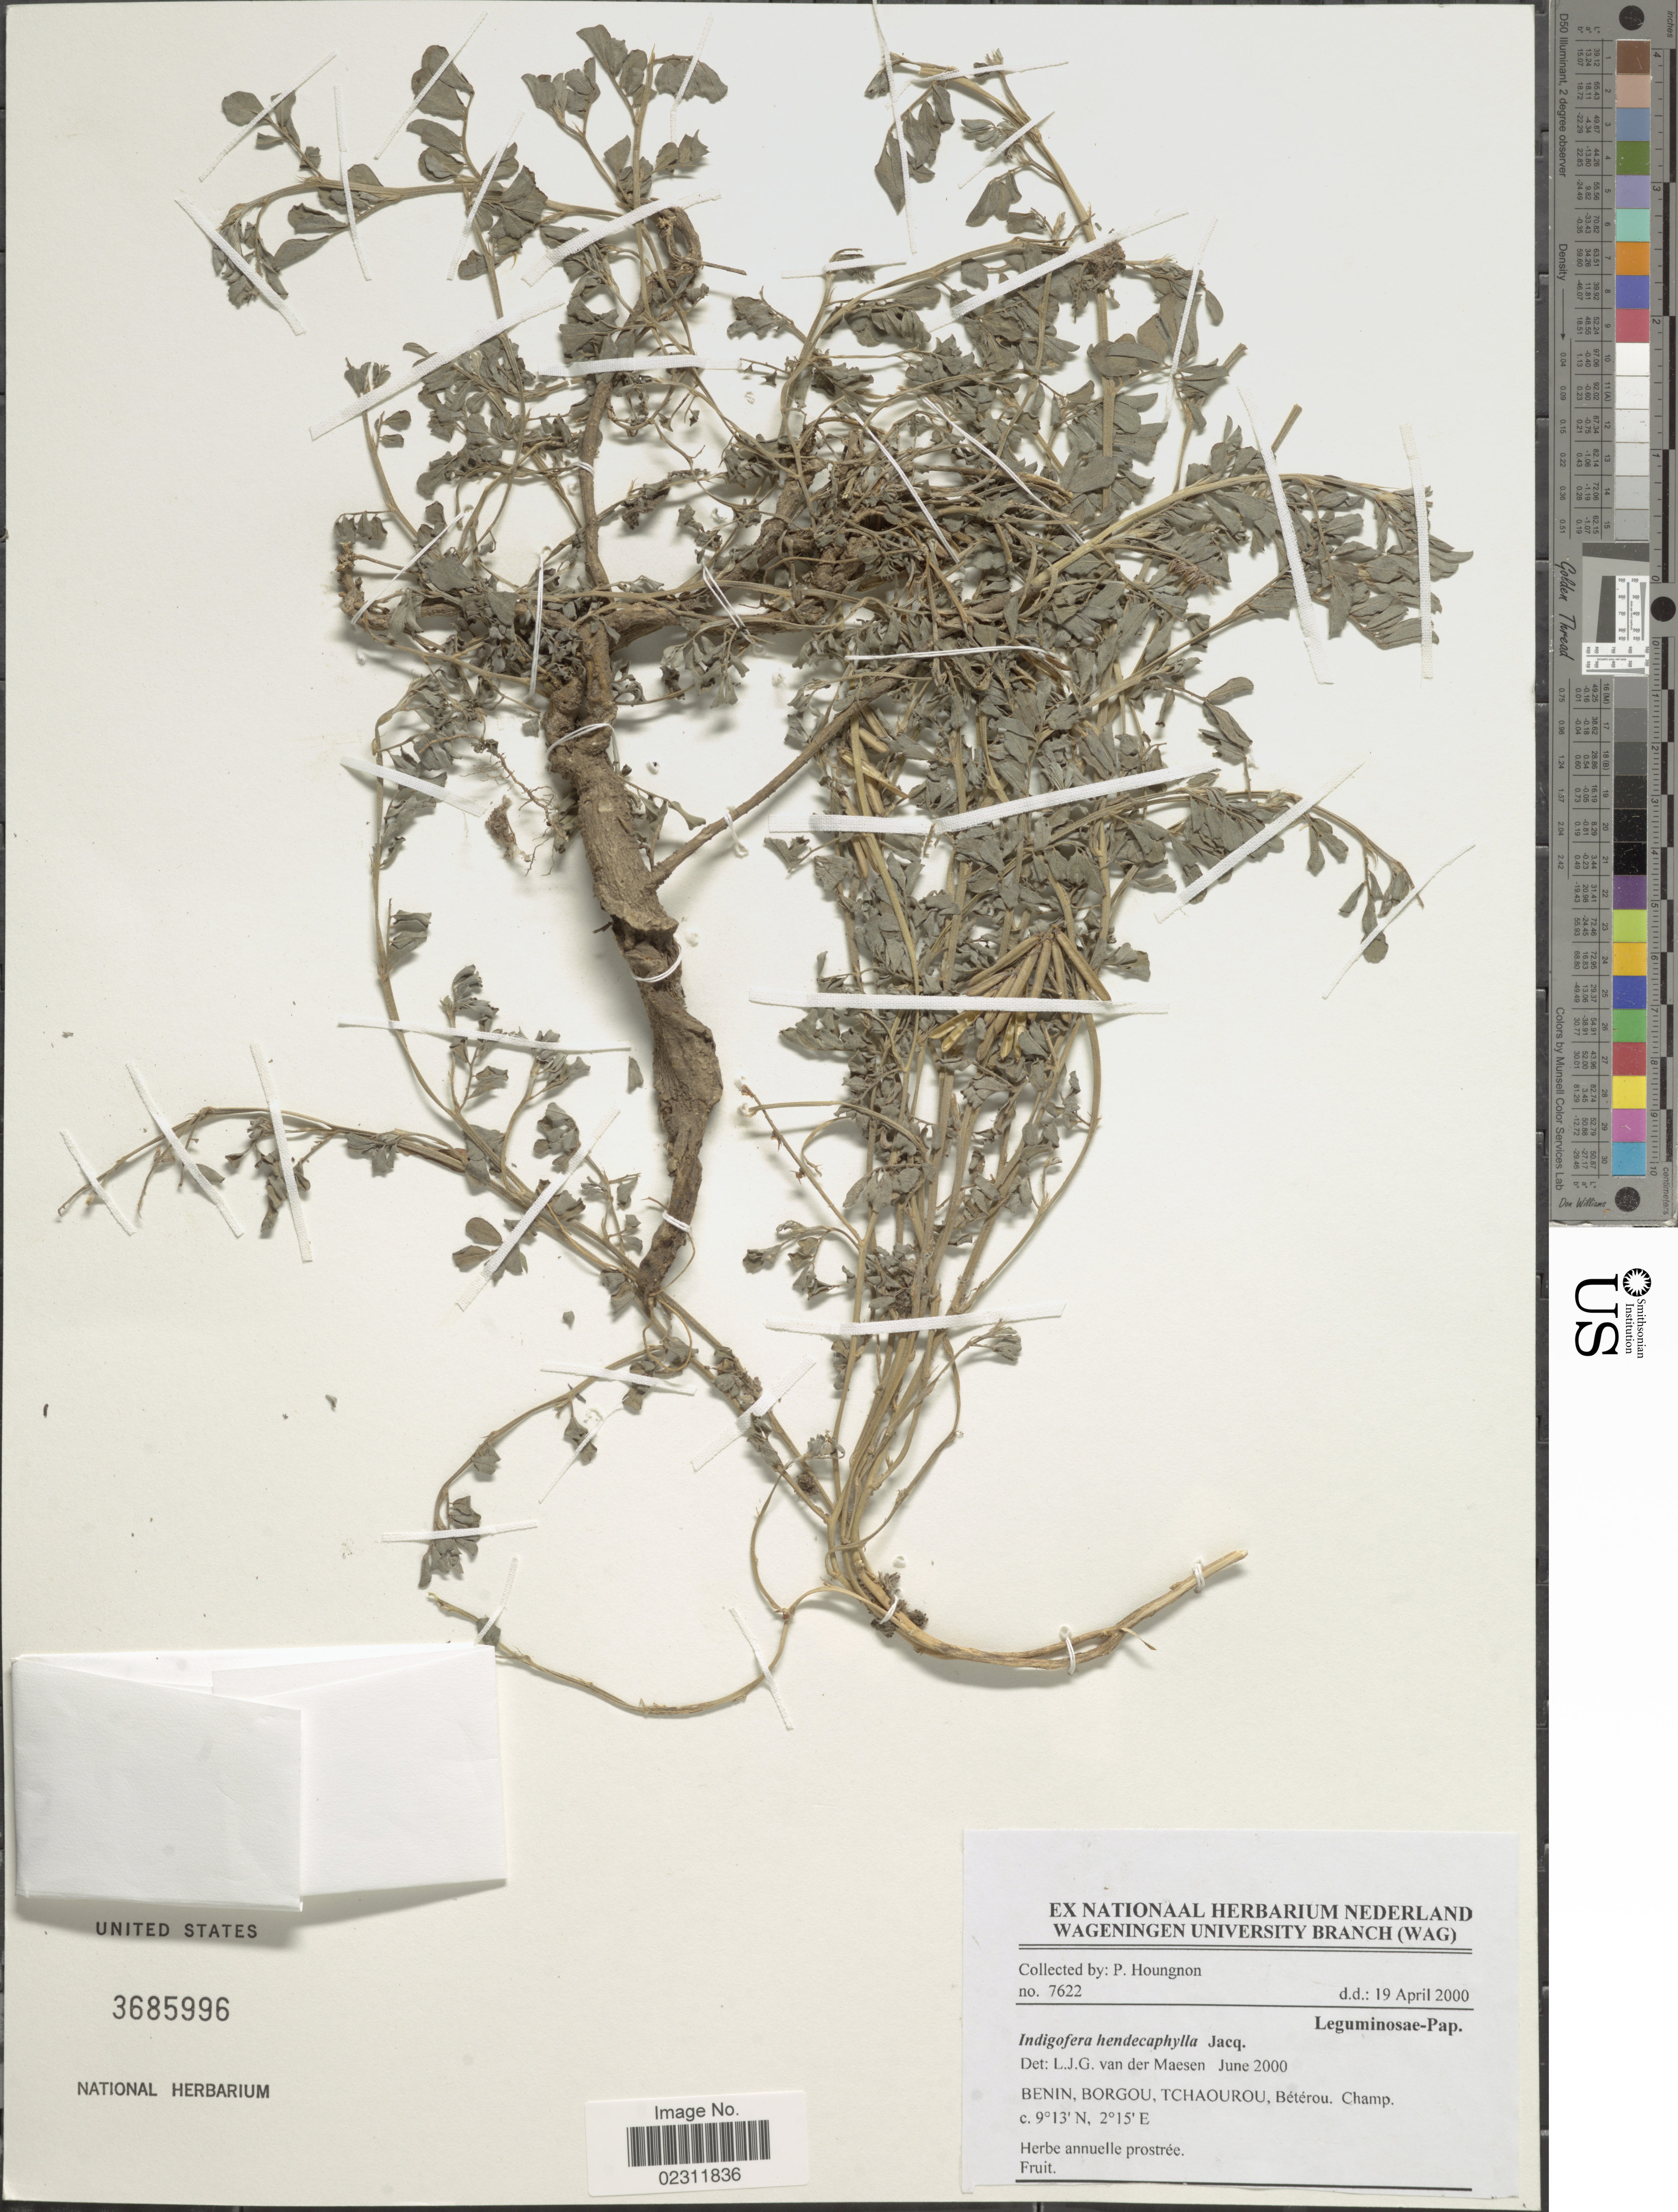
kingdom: Plantae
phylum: Tracheophyta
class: Magnoliopsida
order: Fabales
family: Fabaceae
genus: Indigofera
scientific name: Indigofera hendecaphylla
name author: Jacq.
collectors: P. Houngnon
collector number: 7622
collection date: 2000-04-19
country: Benin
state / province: Borgou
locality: Tchaourou, Beterou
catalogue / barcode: US 3685996